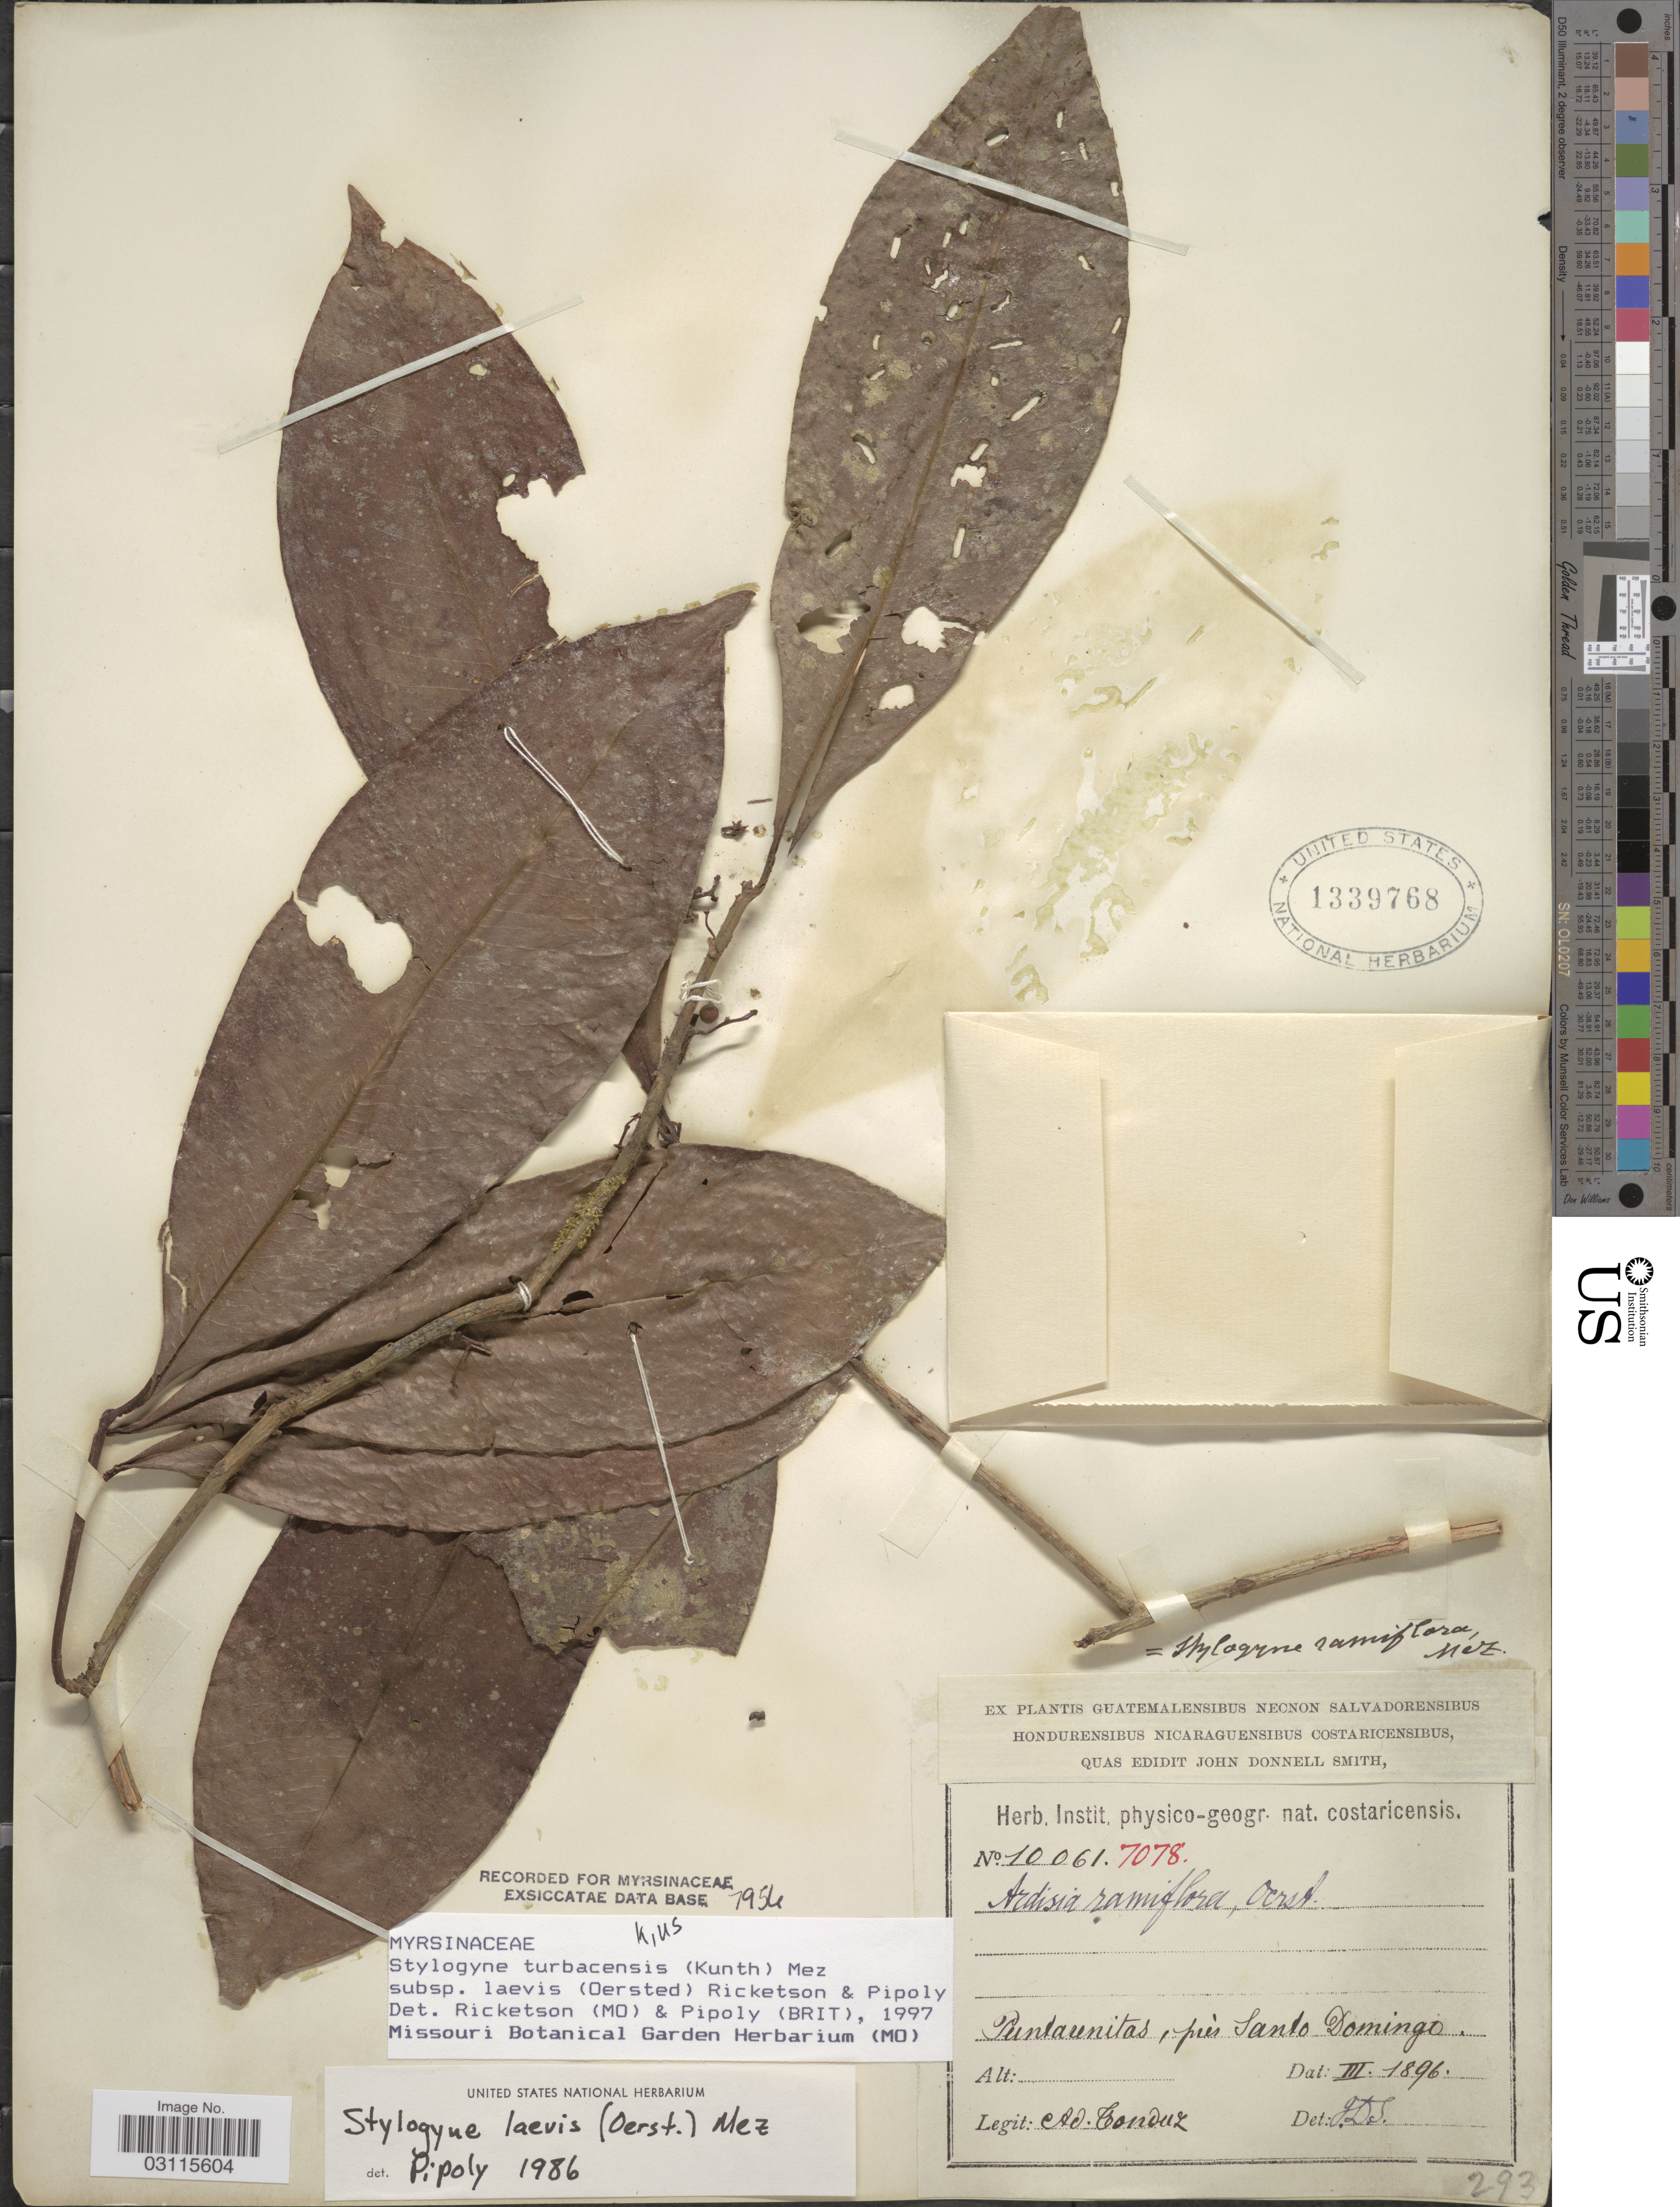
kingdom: Plantae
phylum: Tracheophyta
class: Magnoliopsida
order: Ericales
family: Primulaceae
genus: Stylogyne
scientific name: Stylogyne turbacensis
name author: (Kunth) Mez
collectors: A. Tonduz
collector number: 10061/7078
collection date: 1896-03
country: Costa Rica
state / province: Puntarenas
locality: Puntarenitas, près Santo Domingo.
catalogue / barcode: US 1339768